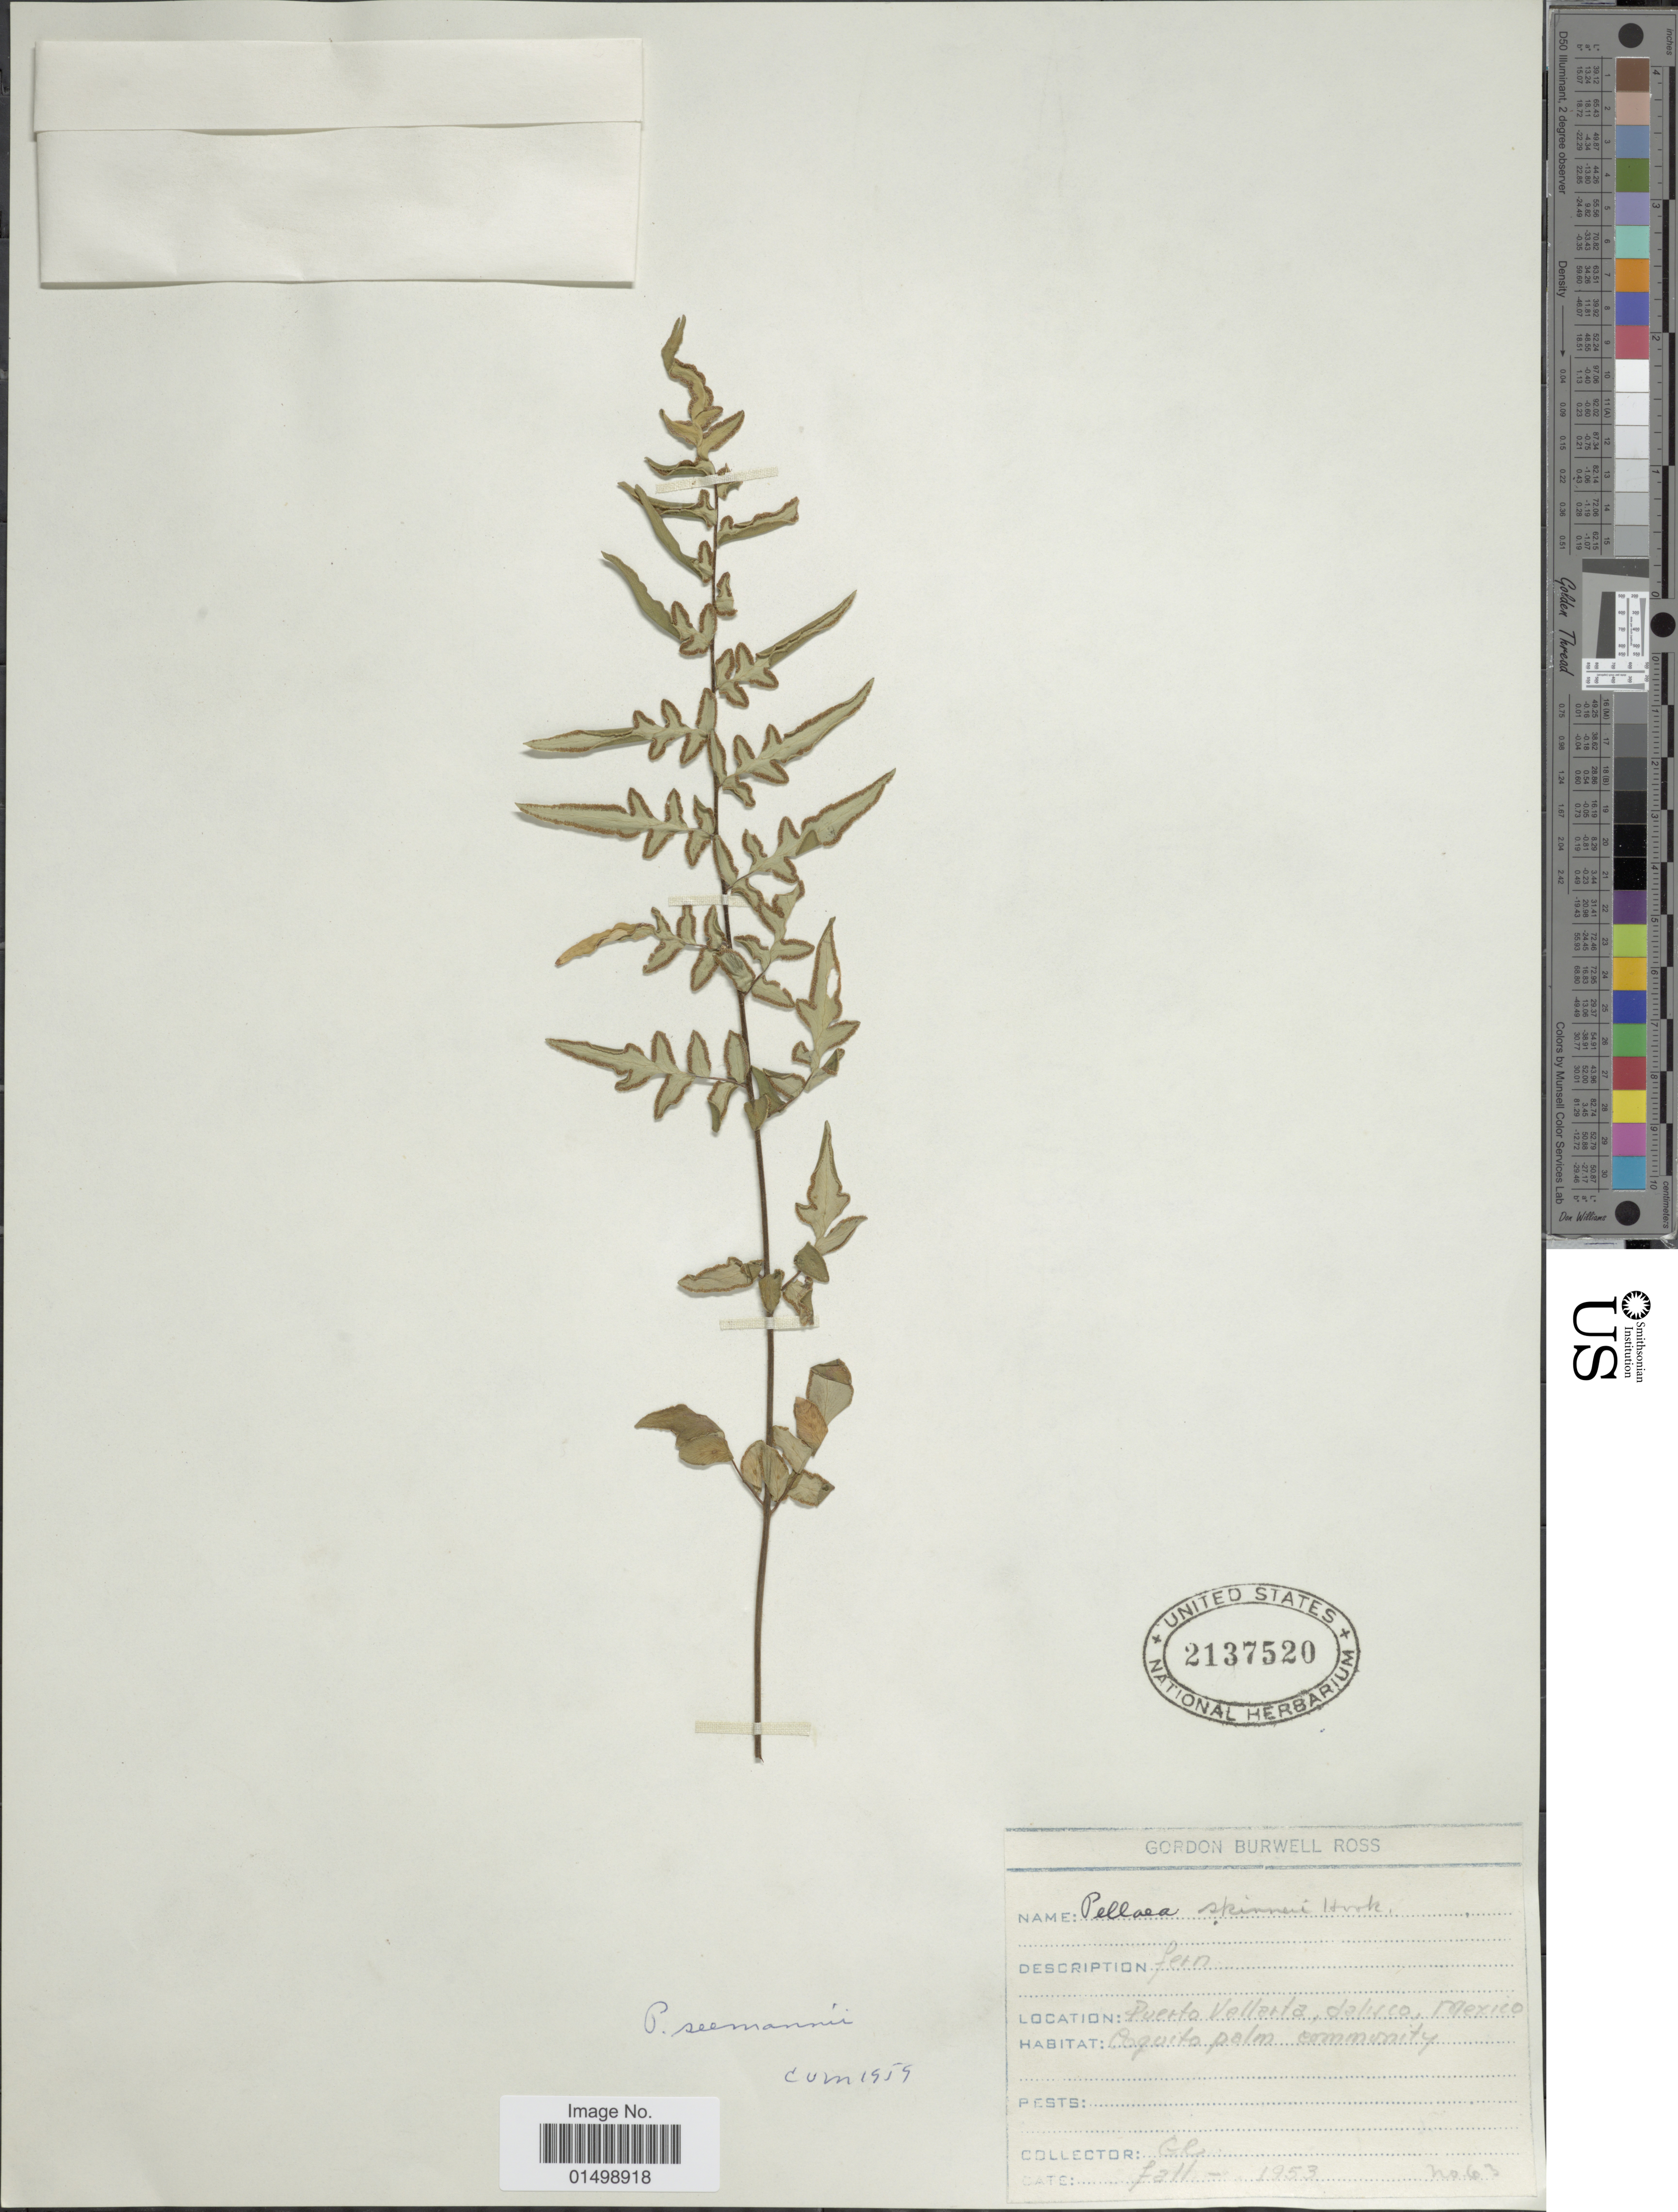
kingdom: Plantae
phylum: Tracheophyta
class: Polypodiopsida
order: Polypodiales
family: Pteridaceae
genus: Cheilanthes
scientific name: Cheilanthes lozanii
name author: (Maxon) R.M. Tryon & A.F. Tryon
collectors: G. B. Ross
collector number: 63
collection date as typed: fall 1953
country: Mexico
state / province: Jalisco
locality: Puerto Vellarta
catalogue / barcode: US 2137520